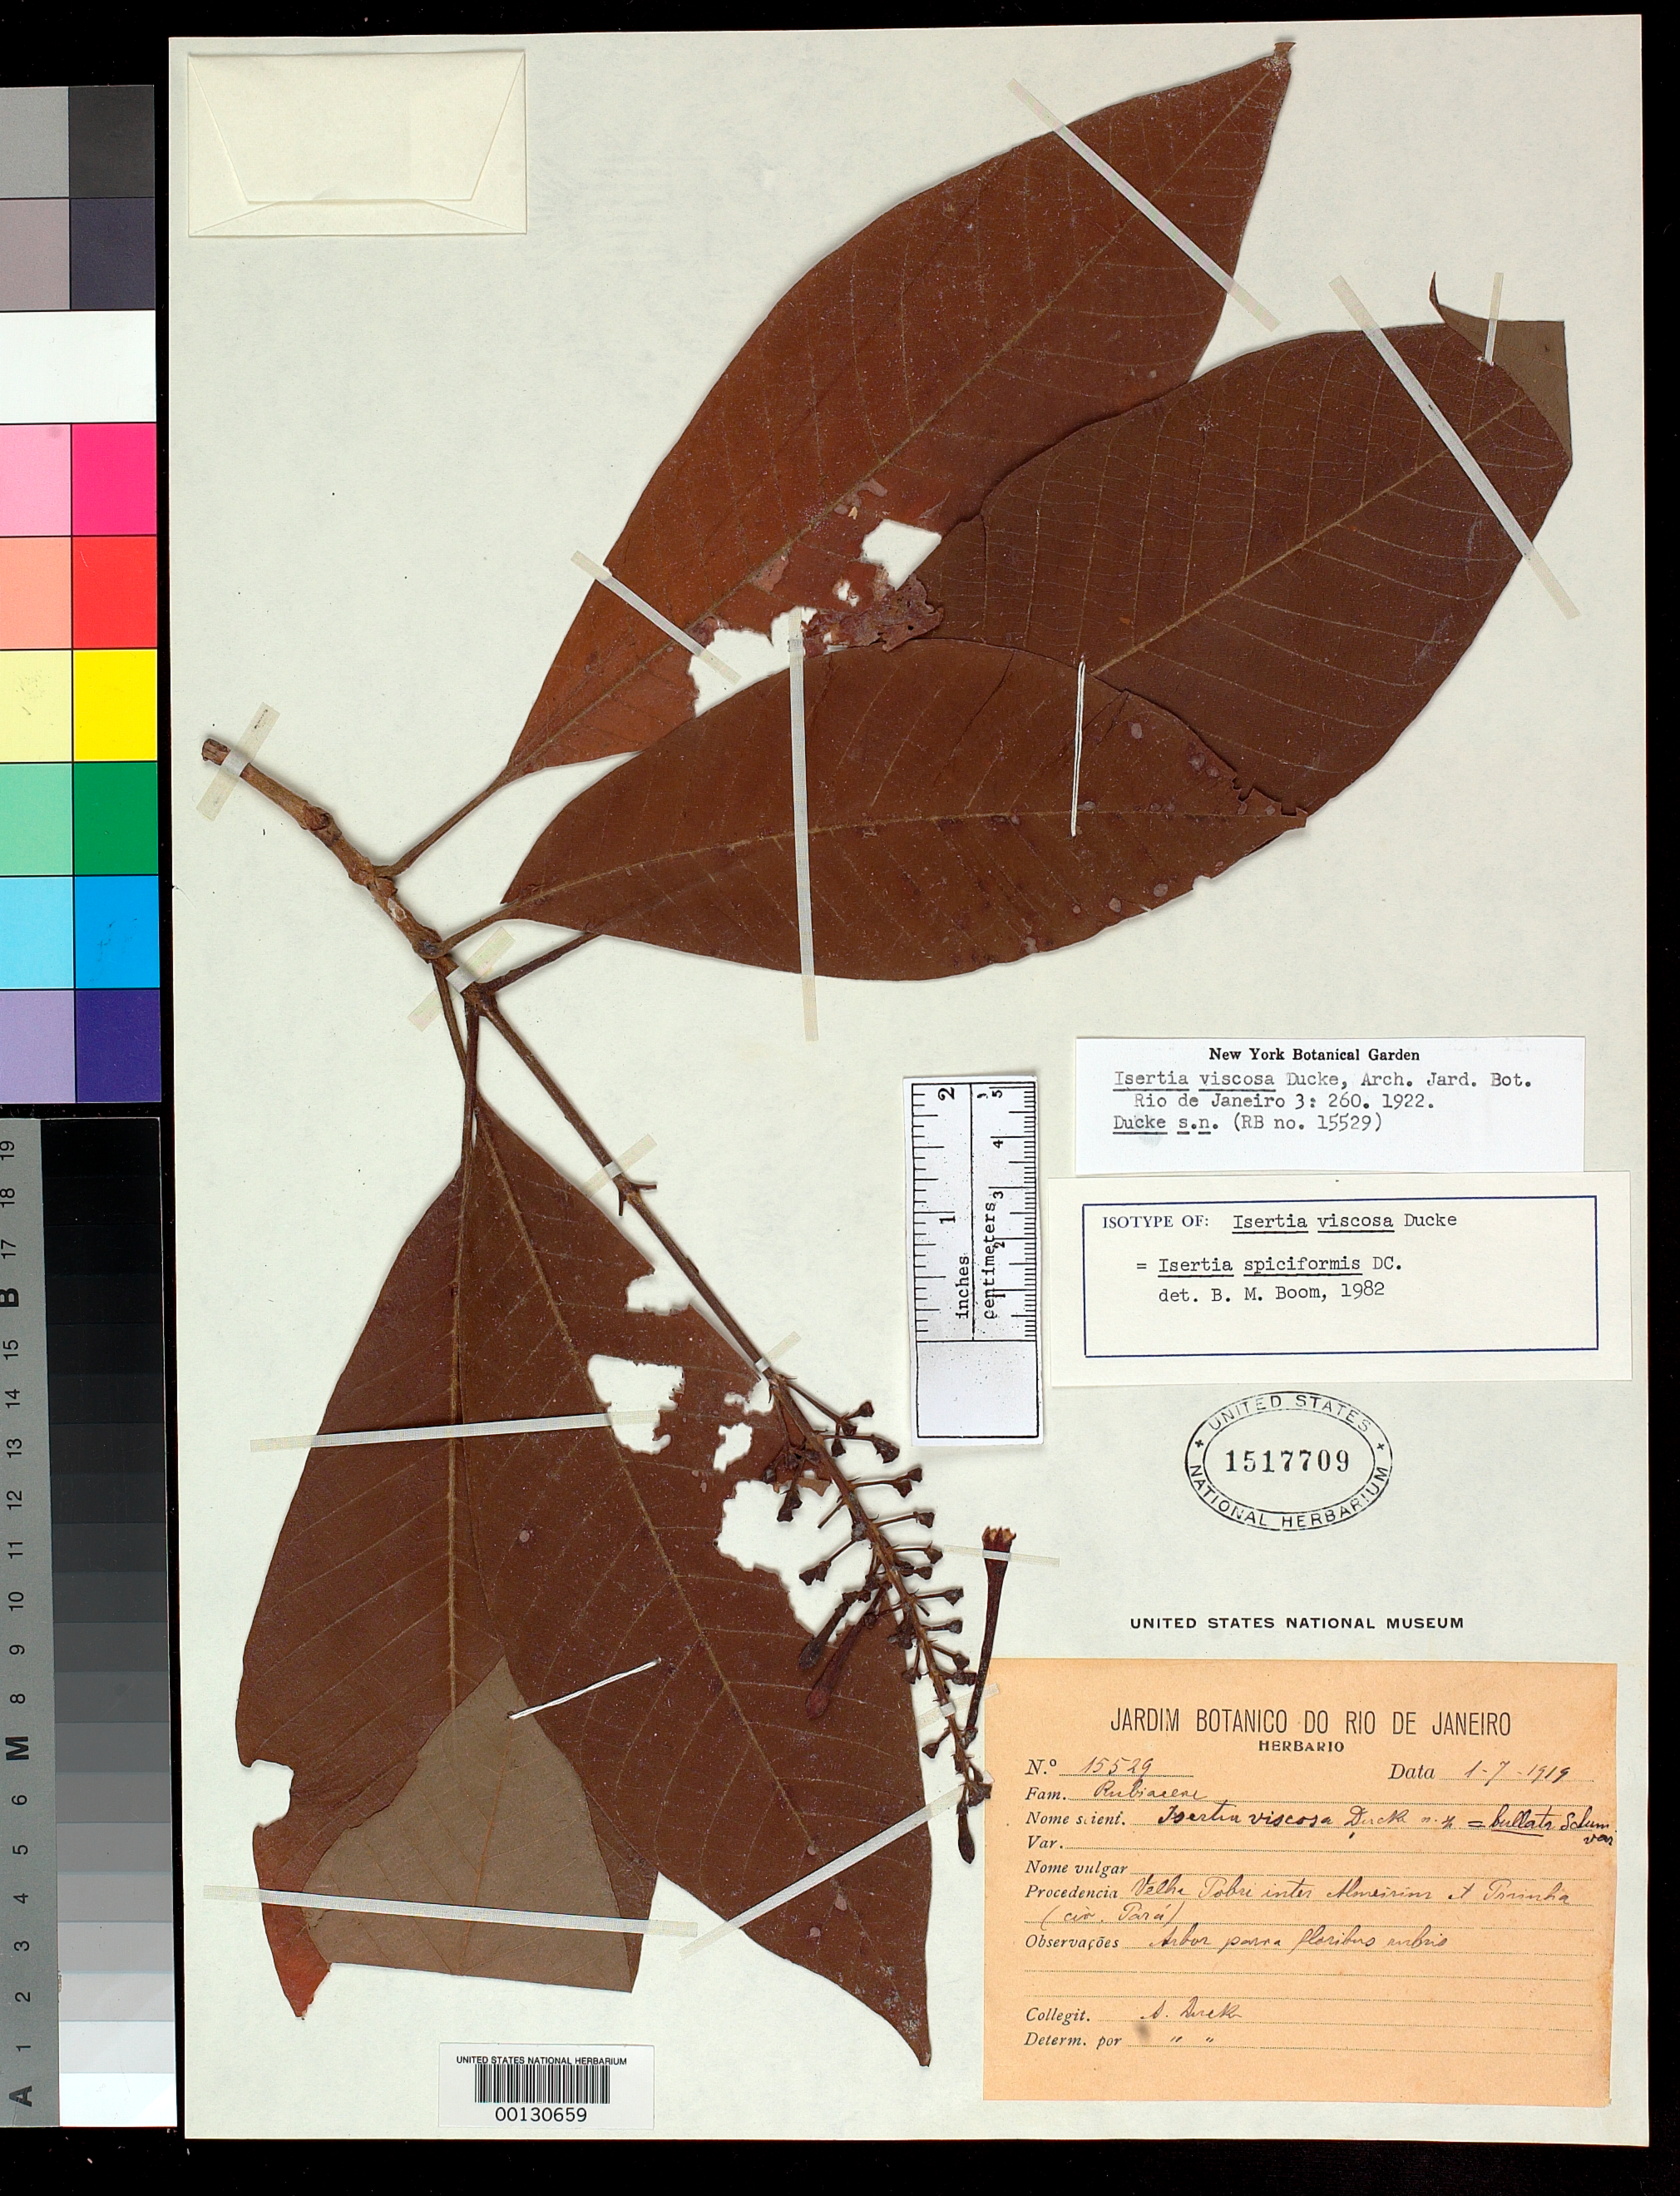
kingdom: Plantae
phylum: Tracheophyta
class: Magnoliopsida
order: Gentianales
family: Rubiaceae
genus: Isertia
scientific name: Isertia viscosa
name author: Ducke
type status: Isotype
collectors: A. Ducke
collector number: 15529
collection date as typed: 01 Jul 1919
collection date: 1919-07-01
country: Brazil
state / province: Pará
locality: Valle Tabu inter Monterim et Parimba.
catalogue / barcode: US 1517709